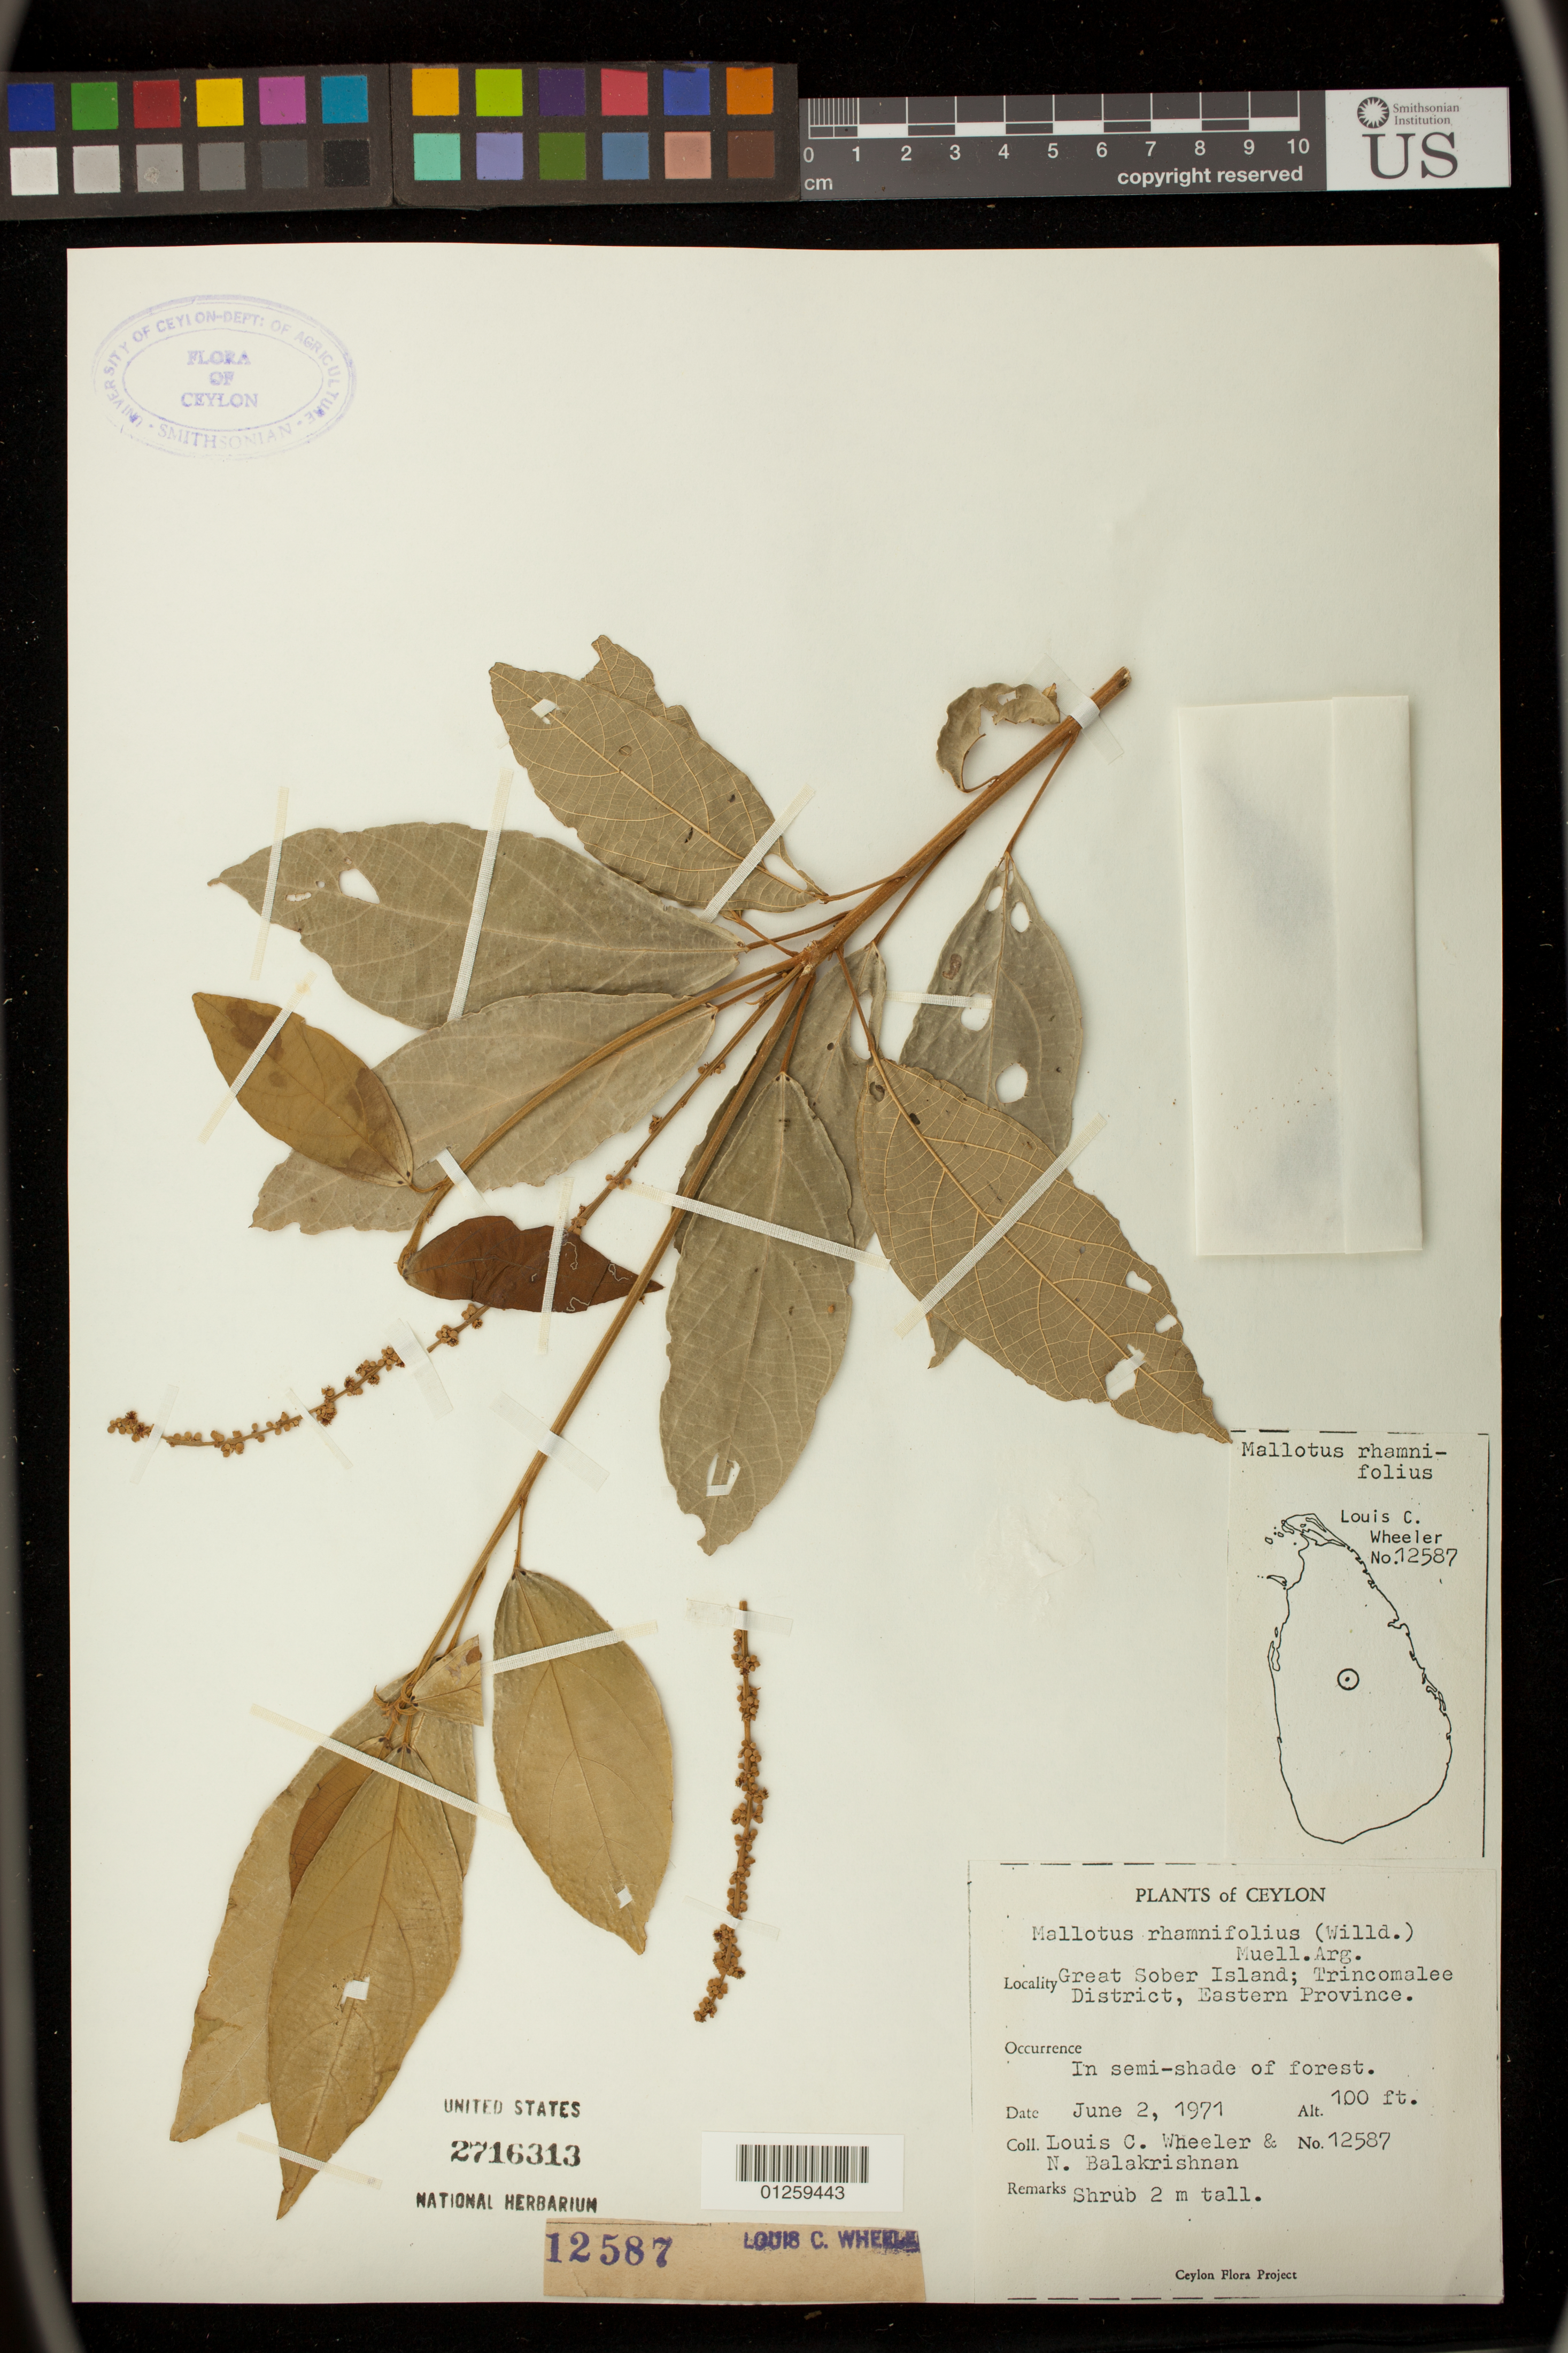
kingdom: Plantae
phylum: Tracheophyta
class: Magnoliopsida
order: Malpighiales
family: Euphorbiaceae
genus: Mallotus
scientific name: Mallotus rhamnifolius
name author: (Willd.) Müll. Arg.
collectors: L. C. Wheeler & N. Balakrishnan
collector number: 12587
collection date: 1971-06-02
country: Sri Lanka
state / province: Eastern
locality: Great Sober Island; Trincomalee District, Eastern Province.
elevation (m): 30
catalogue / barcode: US 2716313